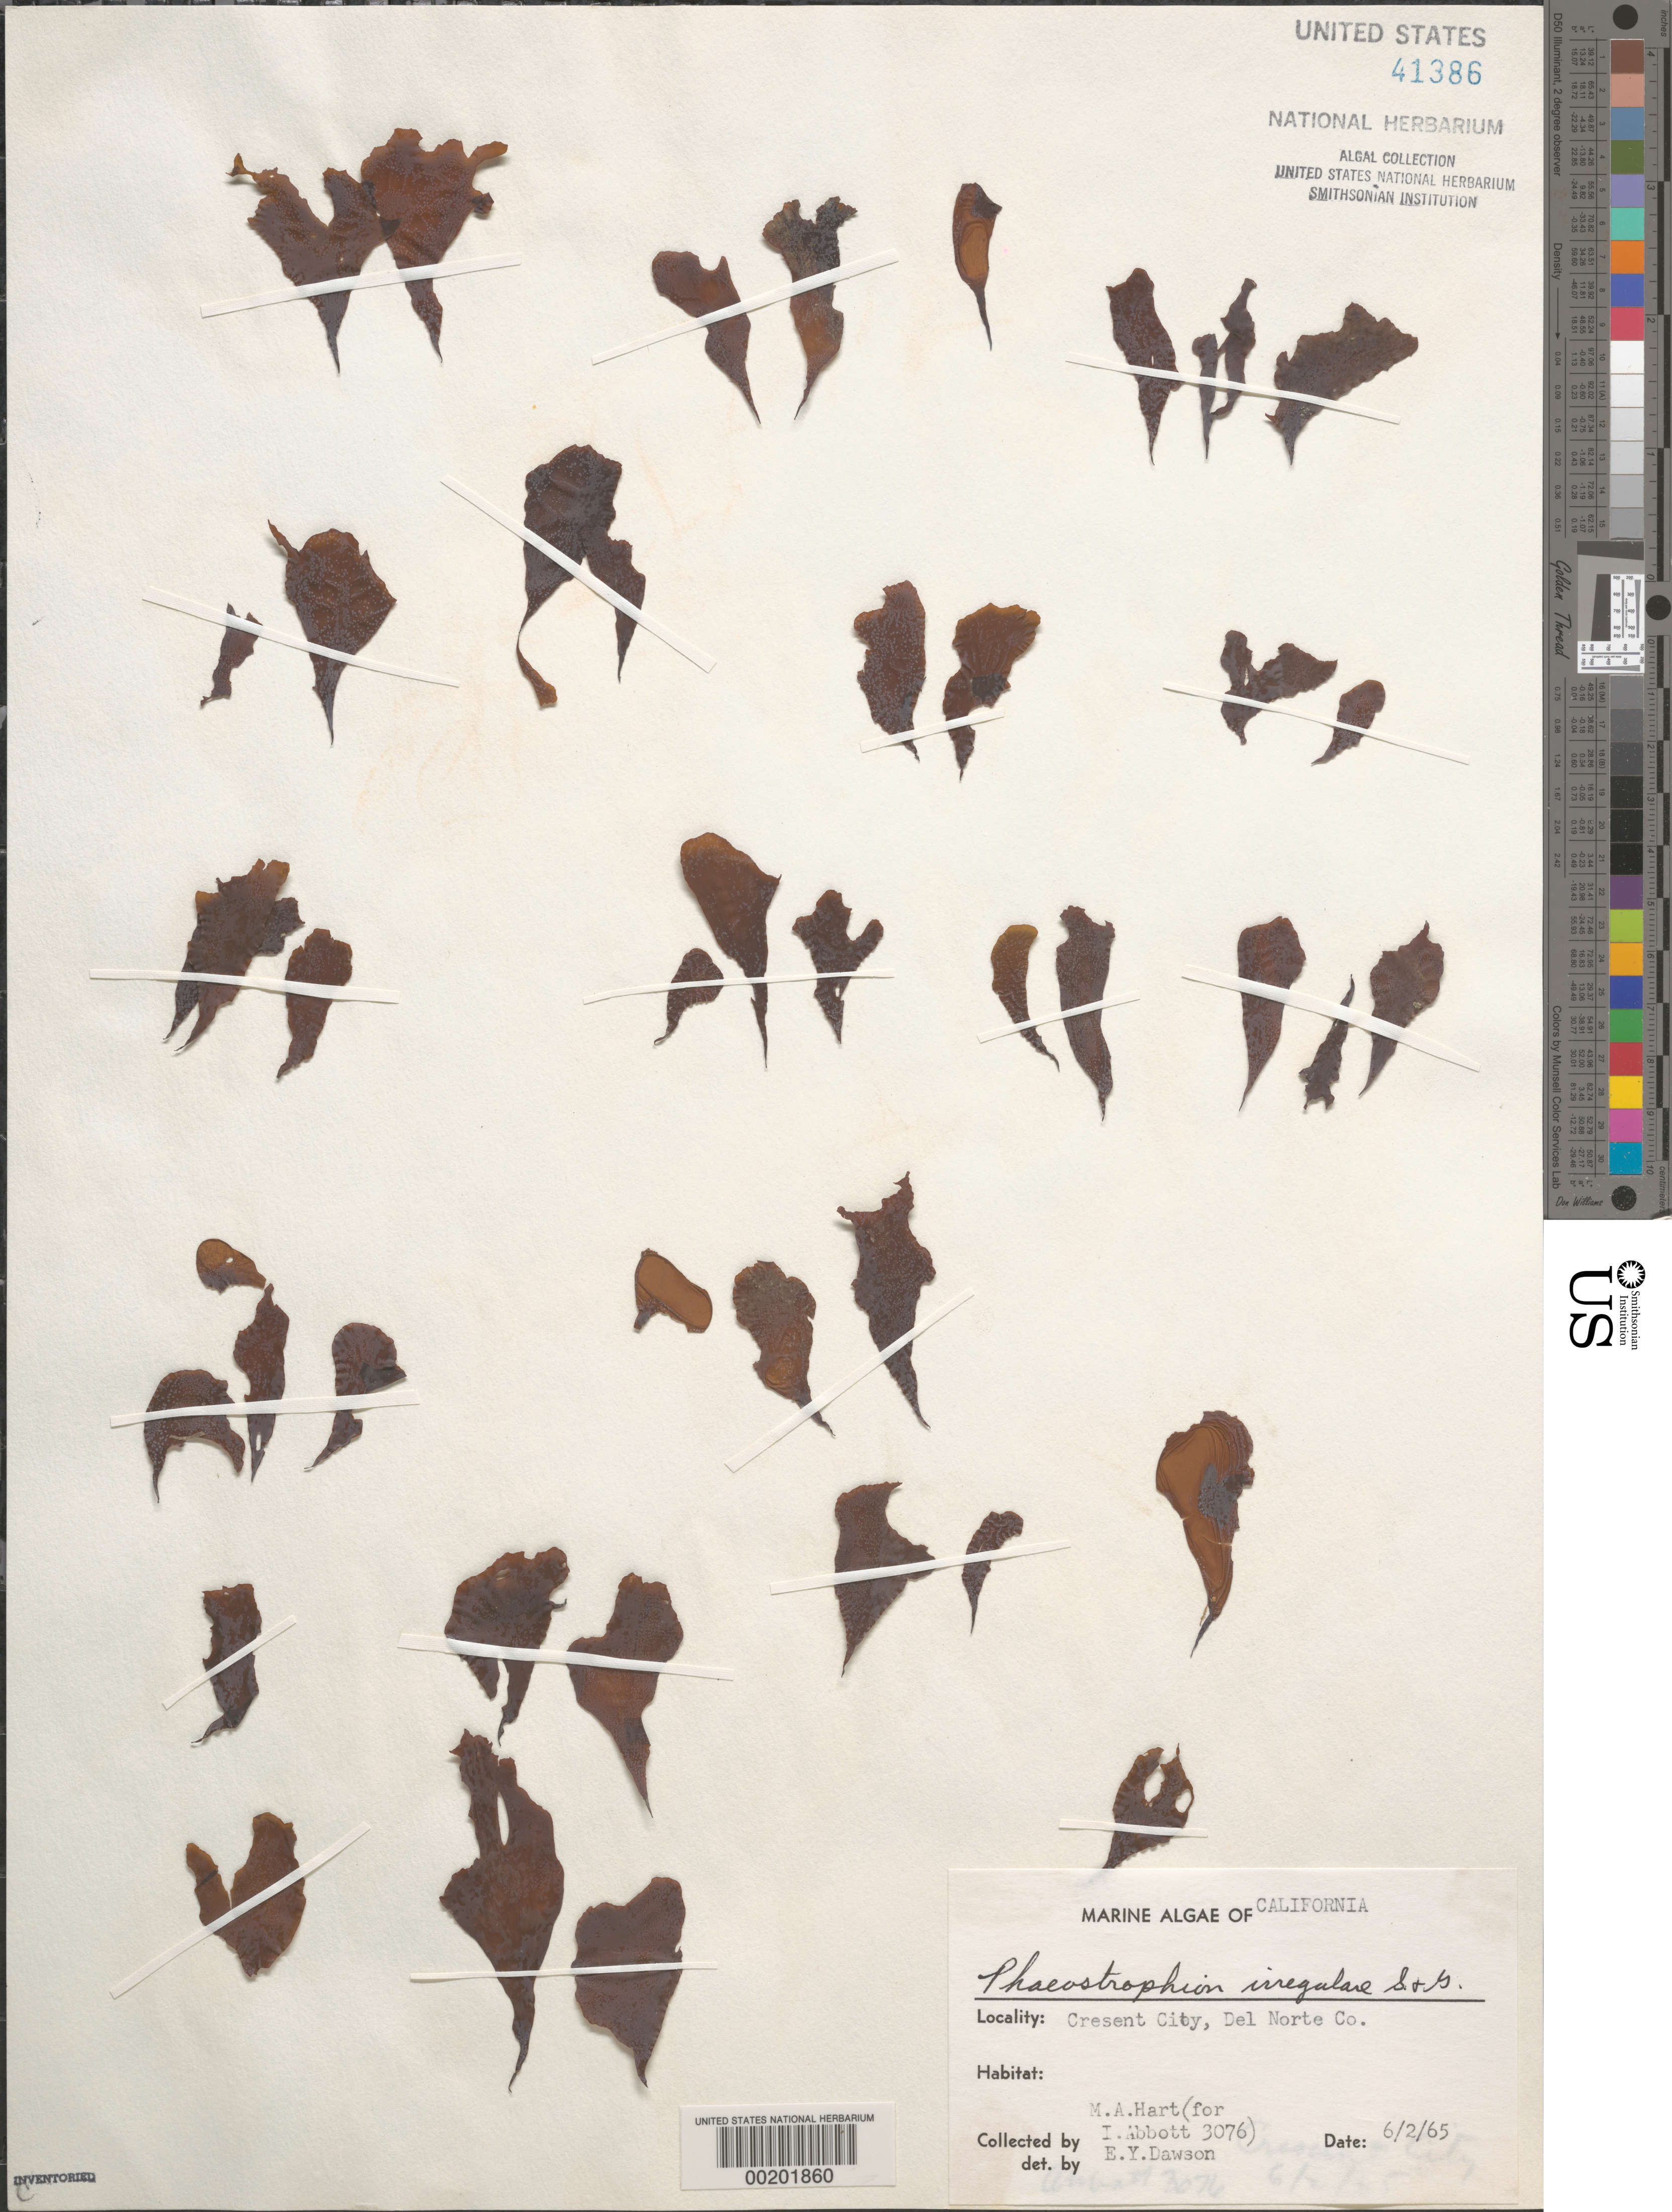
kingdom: Chromista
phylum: Ochrophyta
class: Phaeophyceae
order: Laminariales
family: Laminariaceae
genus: Phaeostrophion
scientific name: Phaeostrophion irregulare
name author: Setch. & N.L. Gardner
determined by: Dawson, E. Y.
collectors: M. A. Hart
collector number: IAA 3076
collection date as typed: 02 Jun 1965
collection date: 1965-06-02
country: United States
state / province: California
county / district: Del Norte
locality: Crescent City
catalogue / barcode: US 41386